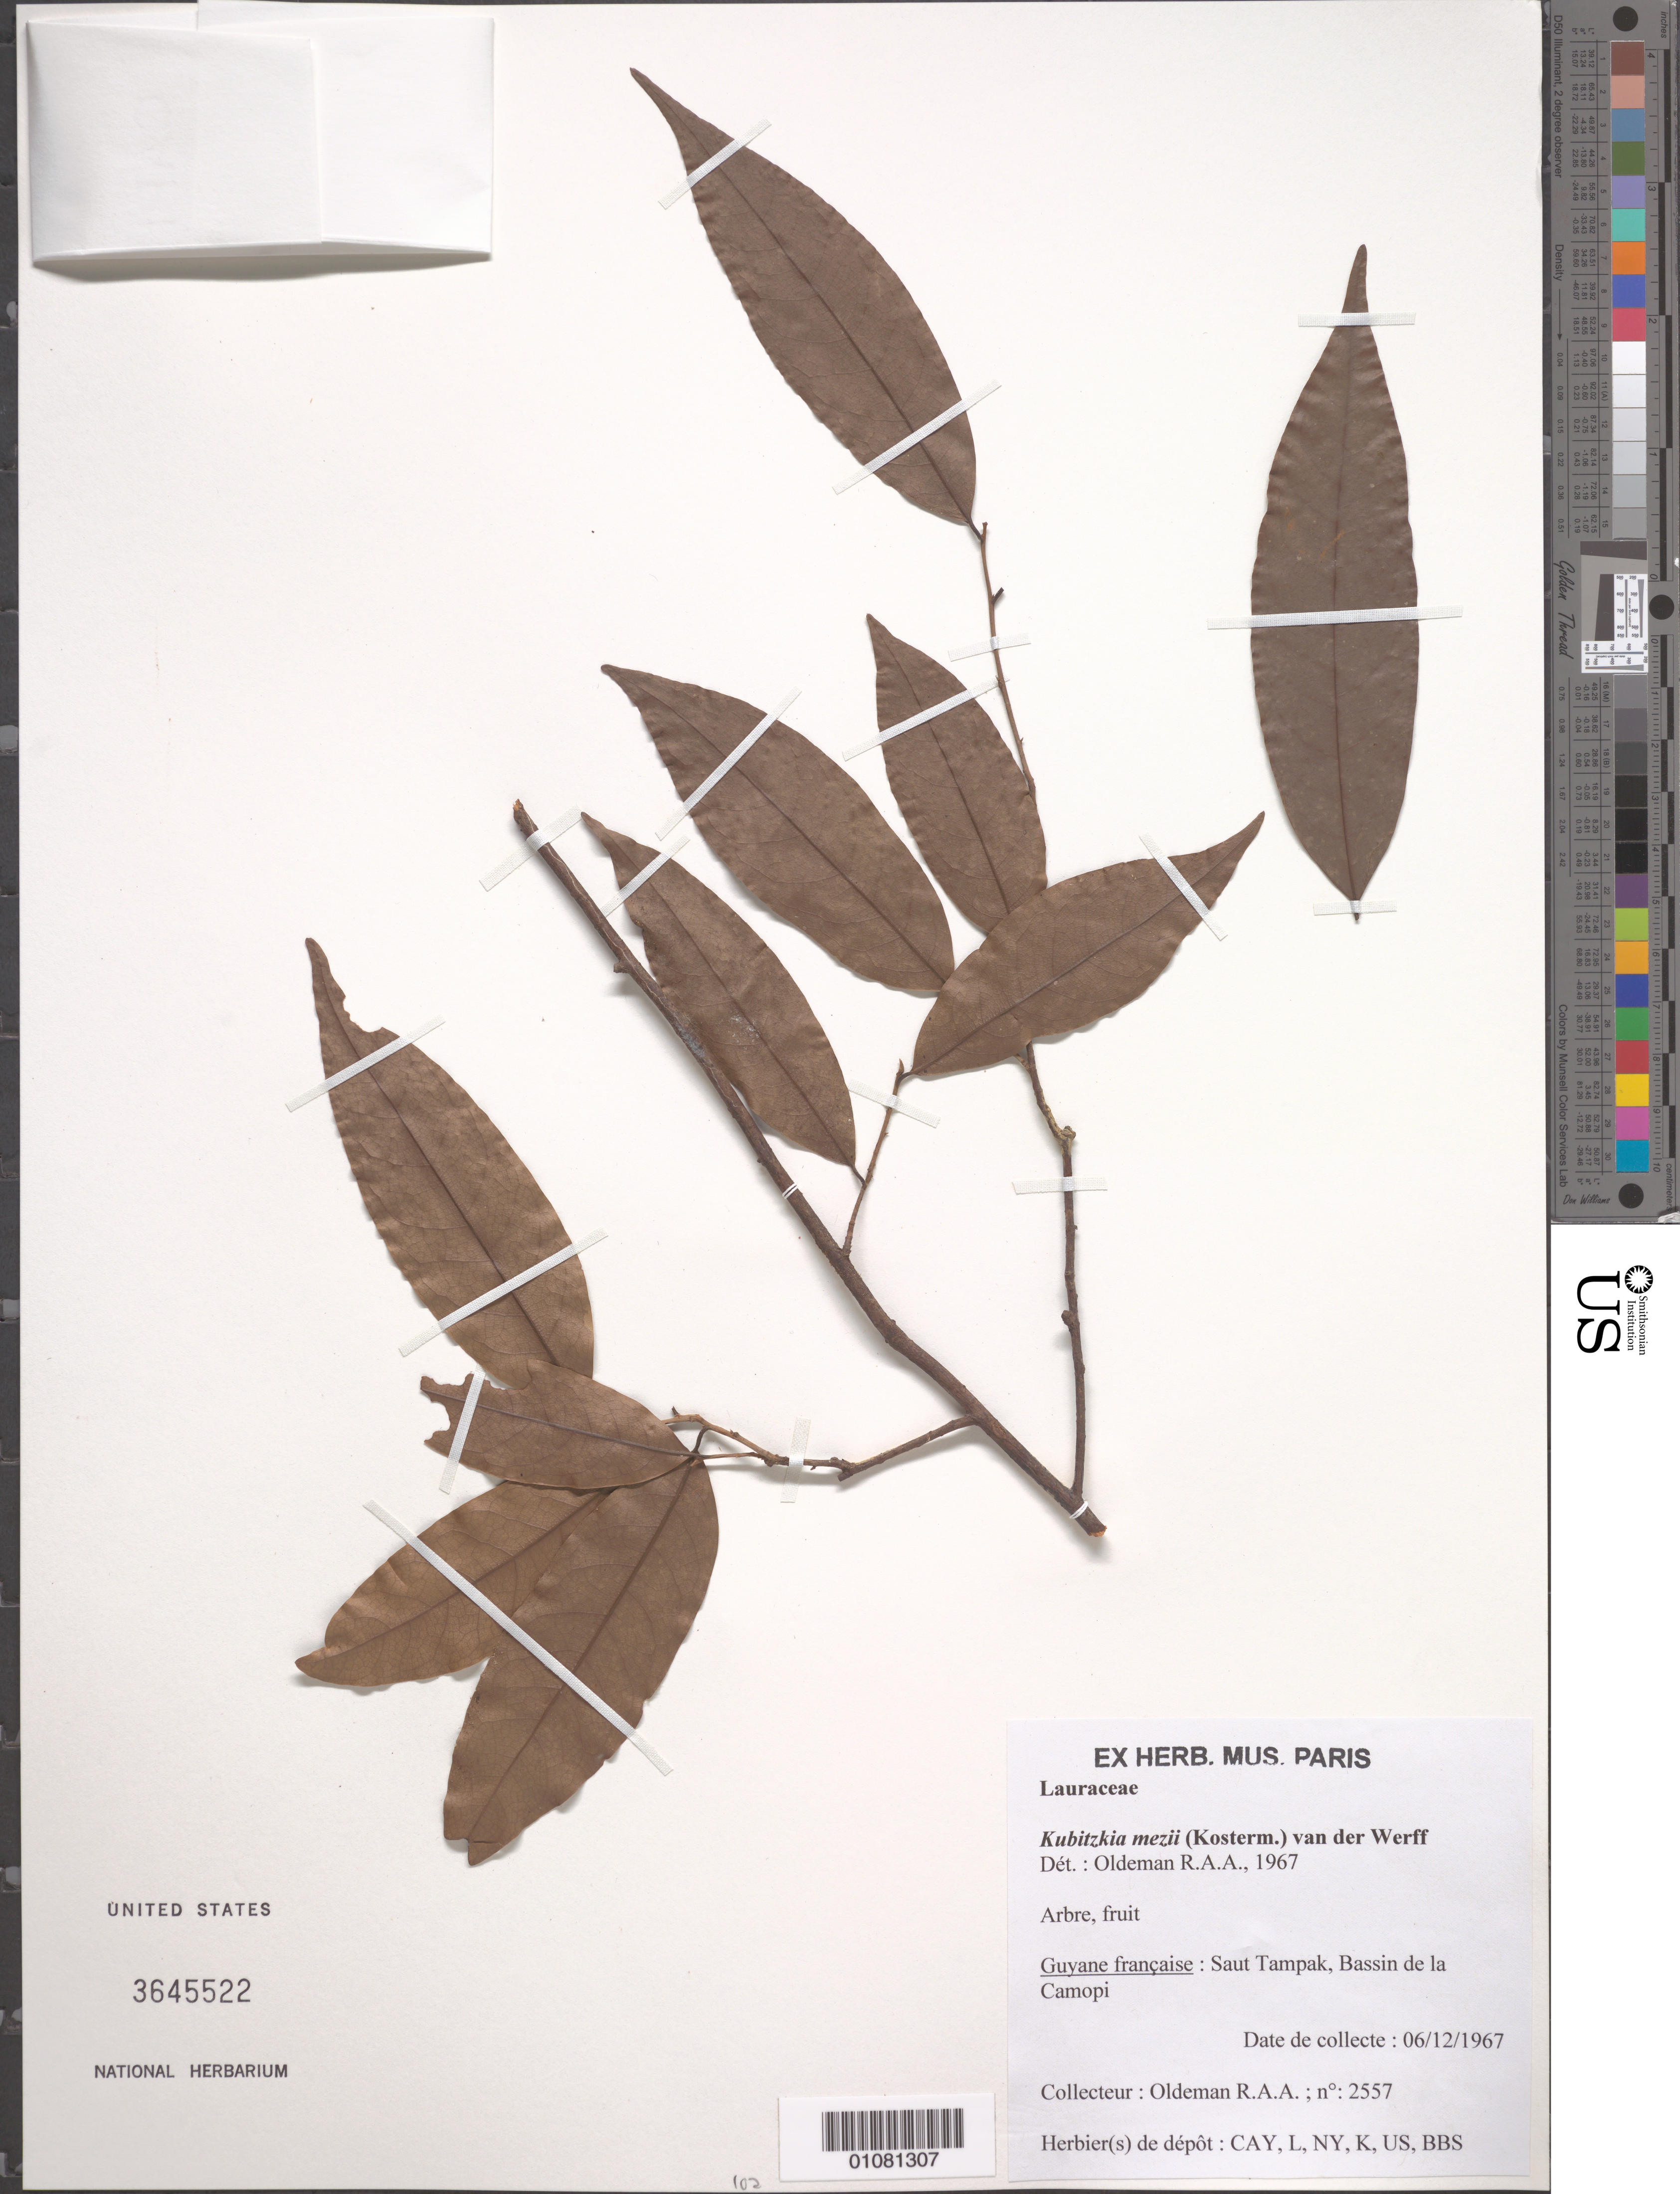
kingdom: Plantae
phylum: Tracheophyta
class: Magnoliopsida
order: Laurales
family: Lauraceae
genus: Kubitzkia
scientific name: Kubitzkia macrantha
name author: (Kosterm.) van der Werff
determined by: Oldeman, R. A. A.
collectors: R. Oldeman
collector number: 2557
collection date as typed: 6-Dec-67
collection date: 1967-12-06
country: French Guiana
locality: Saut Tampak, Bassin de la Camopi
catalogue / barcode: US 3645522